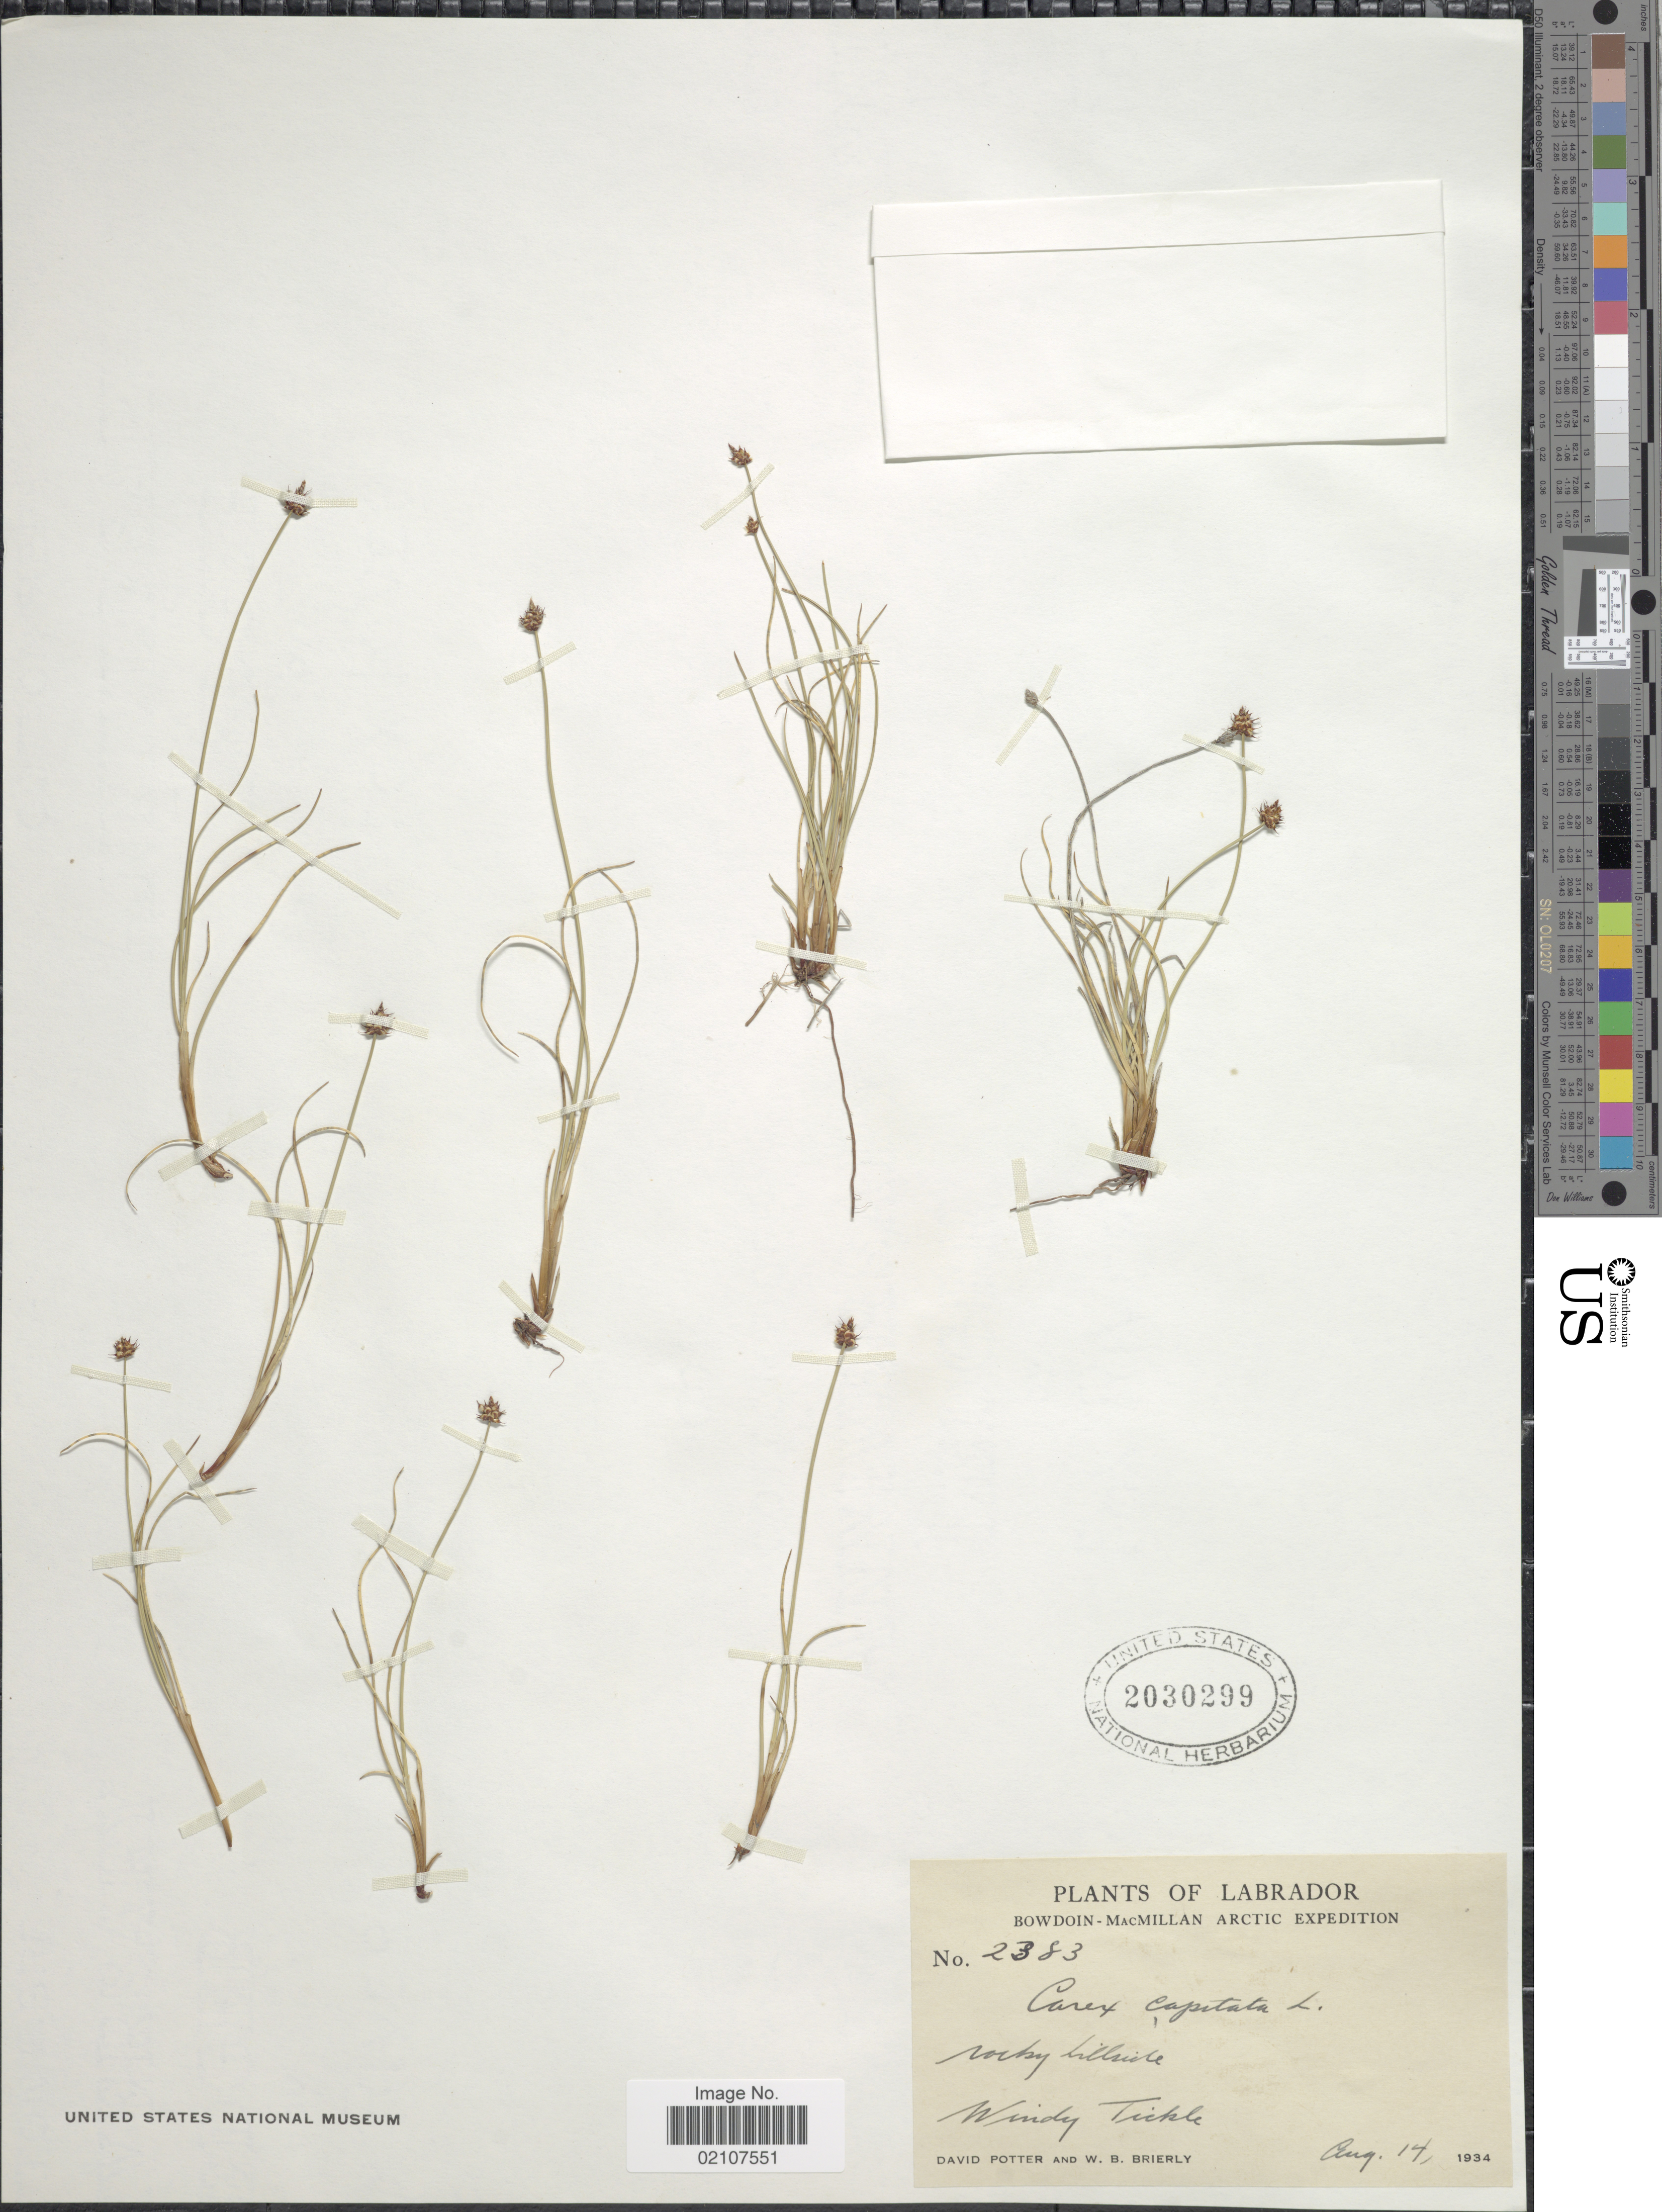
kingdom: Plantae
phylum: Tracheophyta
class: Liliopsida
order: Poales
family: Cyperaceae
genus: Carex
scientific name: Carex capitata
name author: L.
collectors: D. Potter & W. Brierly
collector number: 2383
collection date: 1934-08-14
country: Canada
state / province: Newfoundland and Labrador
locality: Labrador, rocky hillside, Windy Tickle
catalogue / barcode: US 2030299